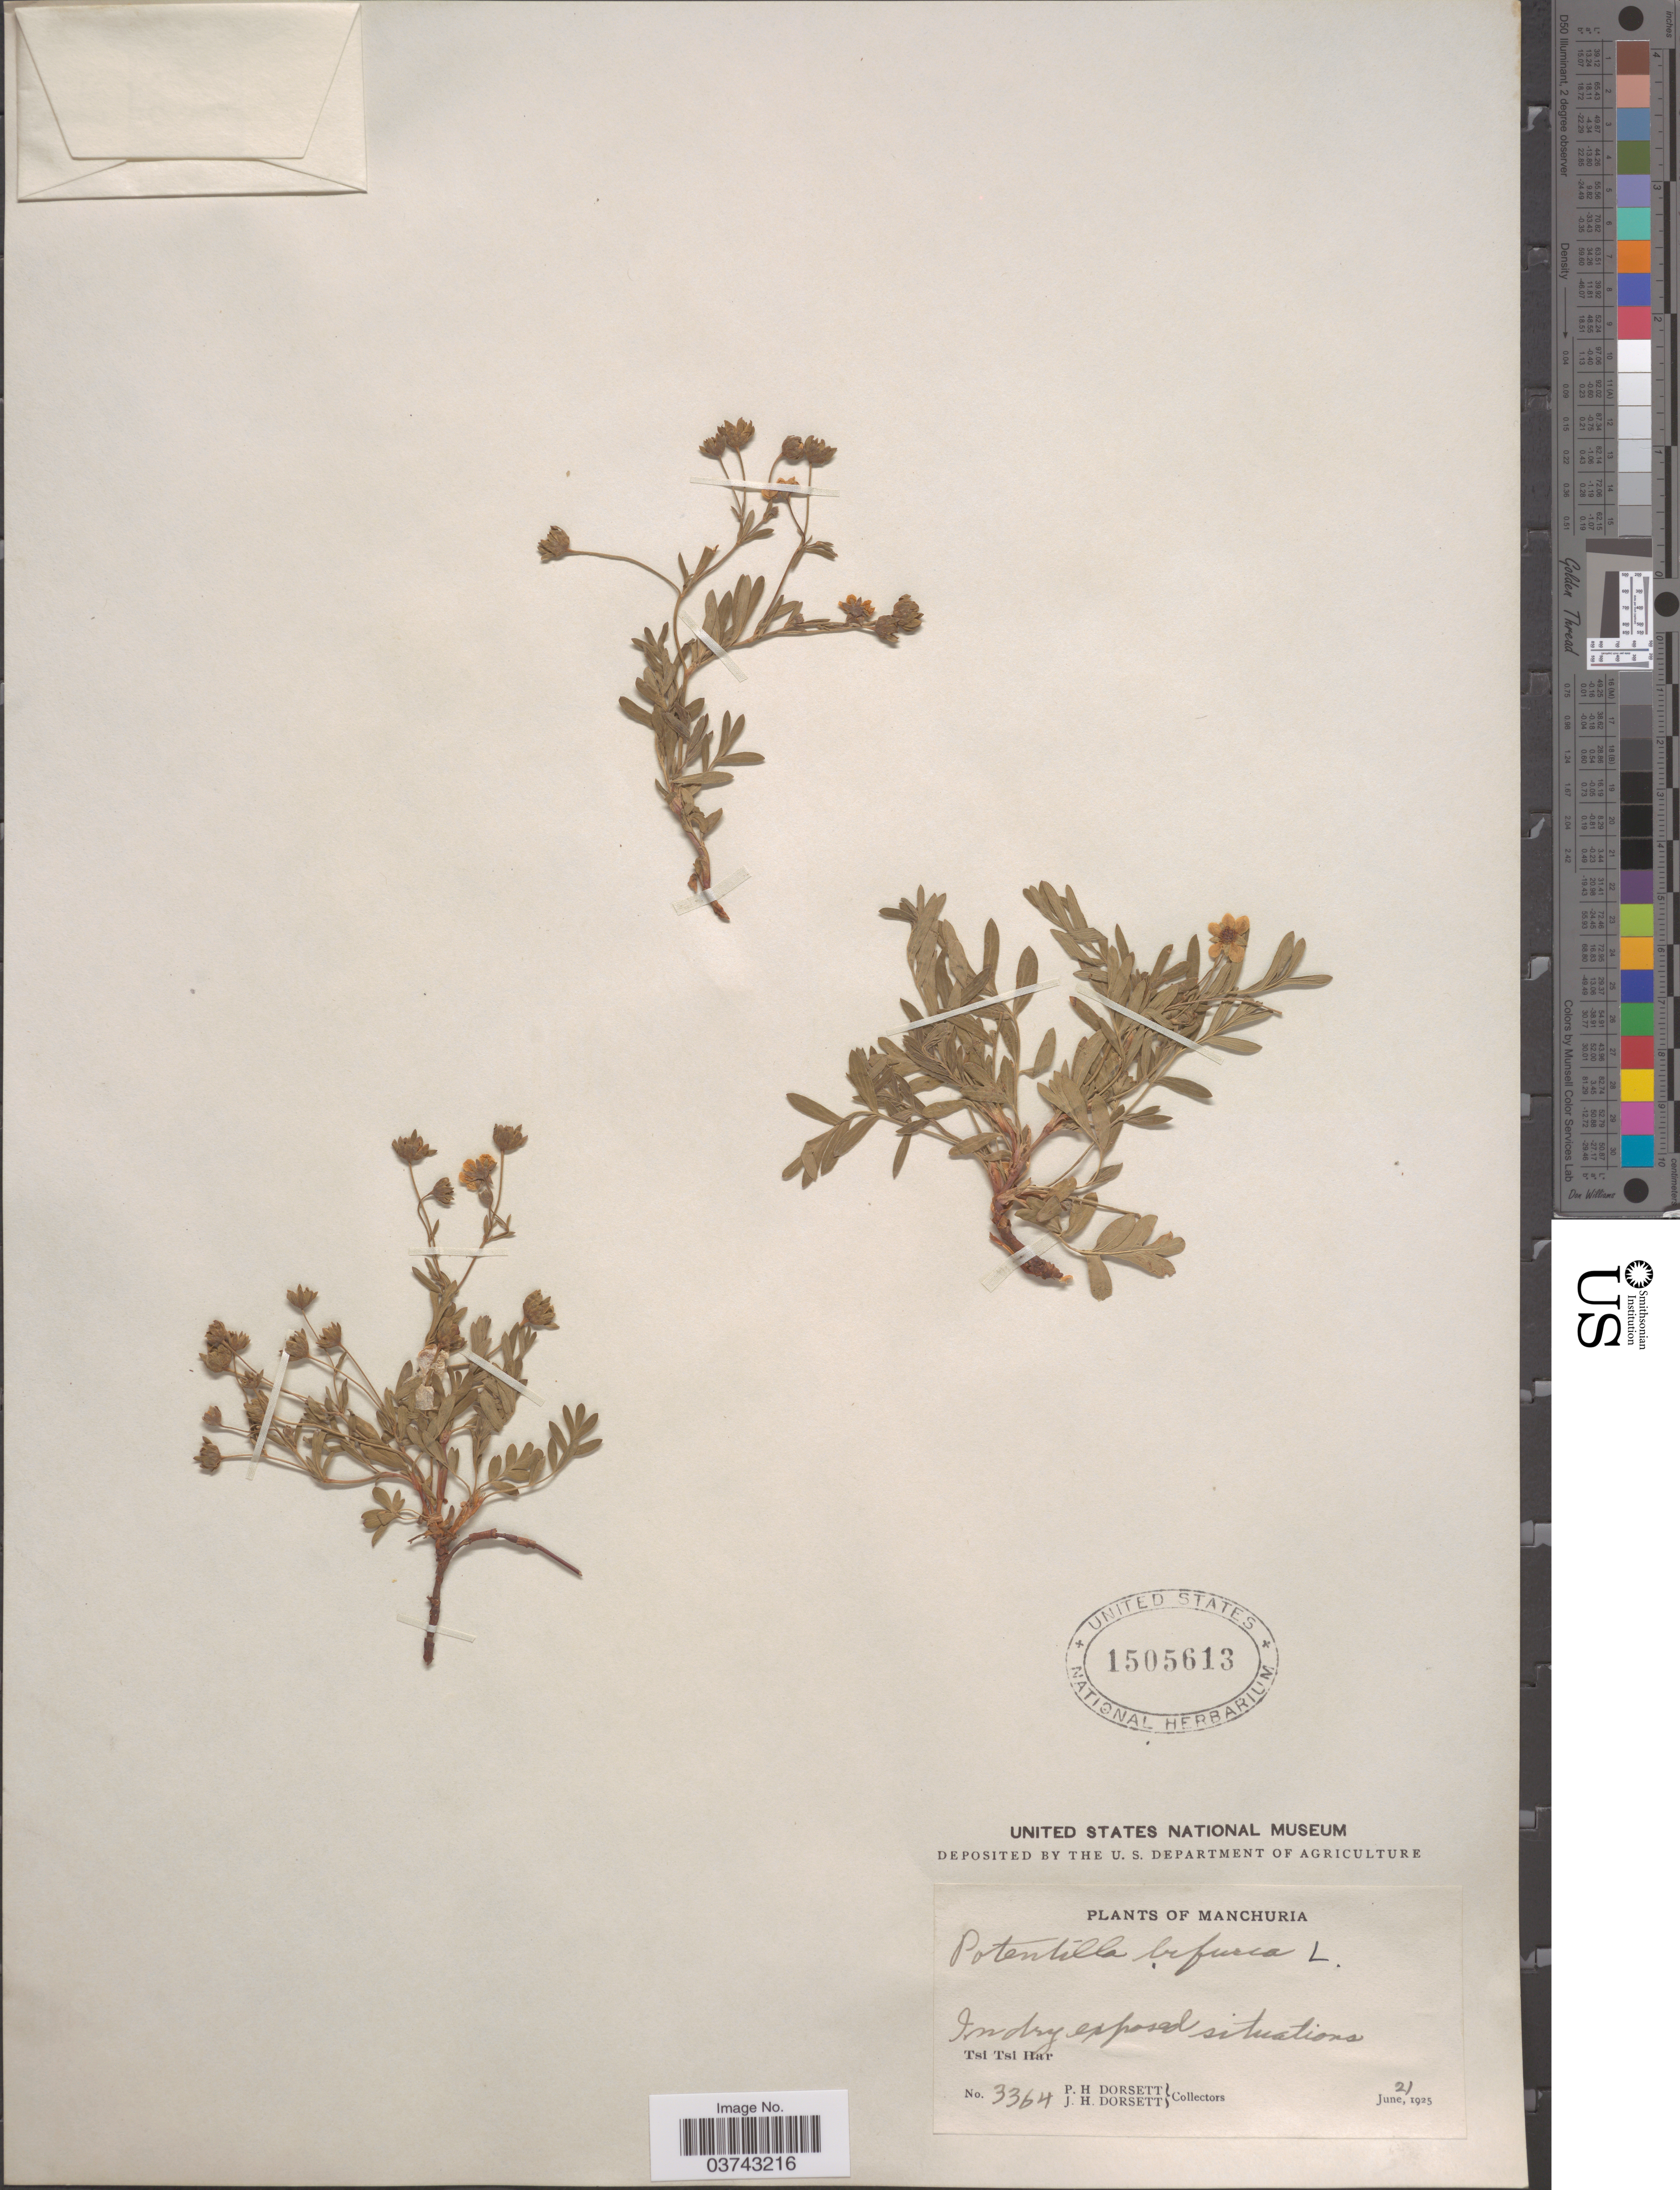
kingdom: Plantae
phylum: Tracheophyta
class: Magnoliopsida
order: Rosales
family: Rosaceae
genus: Sibbaldianthe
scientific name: Sibbaldianthe bifurca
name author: (L.) Kurtto & T. Erikss.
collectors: P. H. Dorsett & J. Dorsett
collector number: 3364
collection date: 1925-06-21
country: China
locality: Manchuria. Tsi Tsi Har.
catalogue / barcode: US 1505613